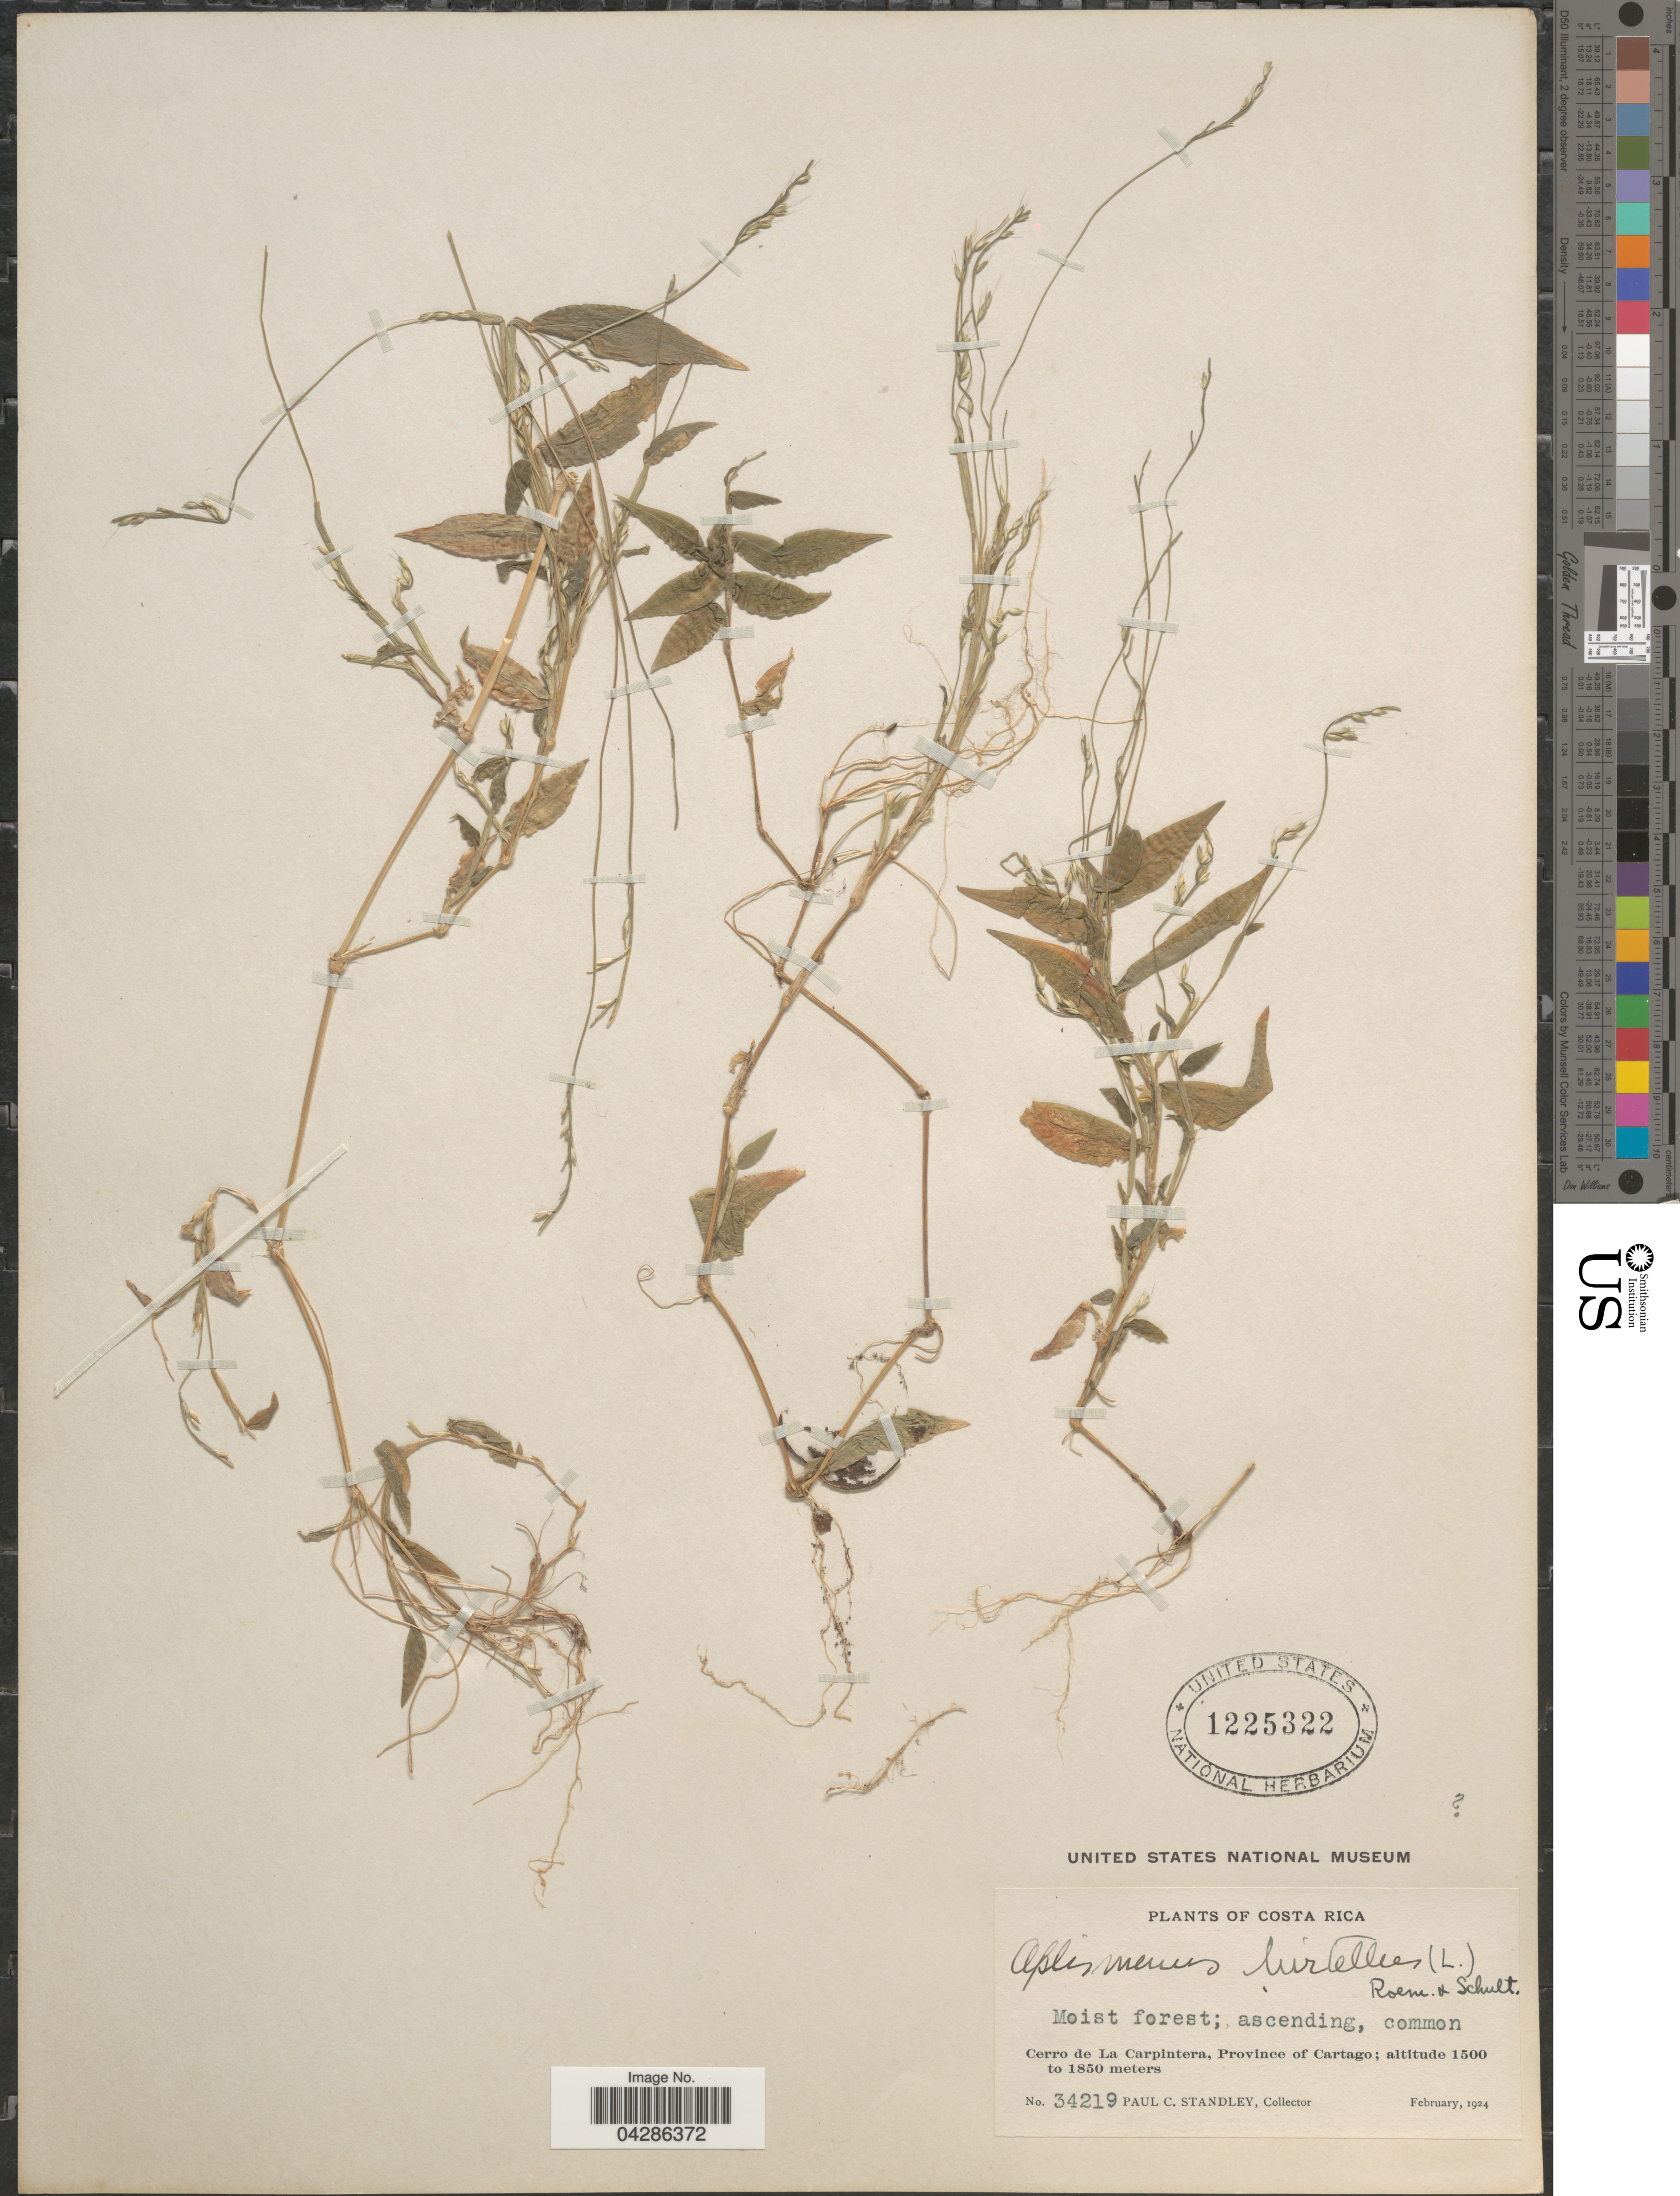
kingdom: Plantae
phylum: Tracheophyta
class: Liliopsida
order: Poales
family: Poaceae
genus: Oplismenus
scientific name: Oplismenus hirtellus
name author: (L.) P. Beauv.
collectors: P. C. Standley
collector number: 34219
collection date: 1924-02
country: Costa Rica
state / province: Cartago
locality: Cerro de La Carpintera.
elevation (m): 1500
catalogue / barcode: US 1225322